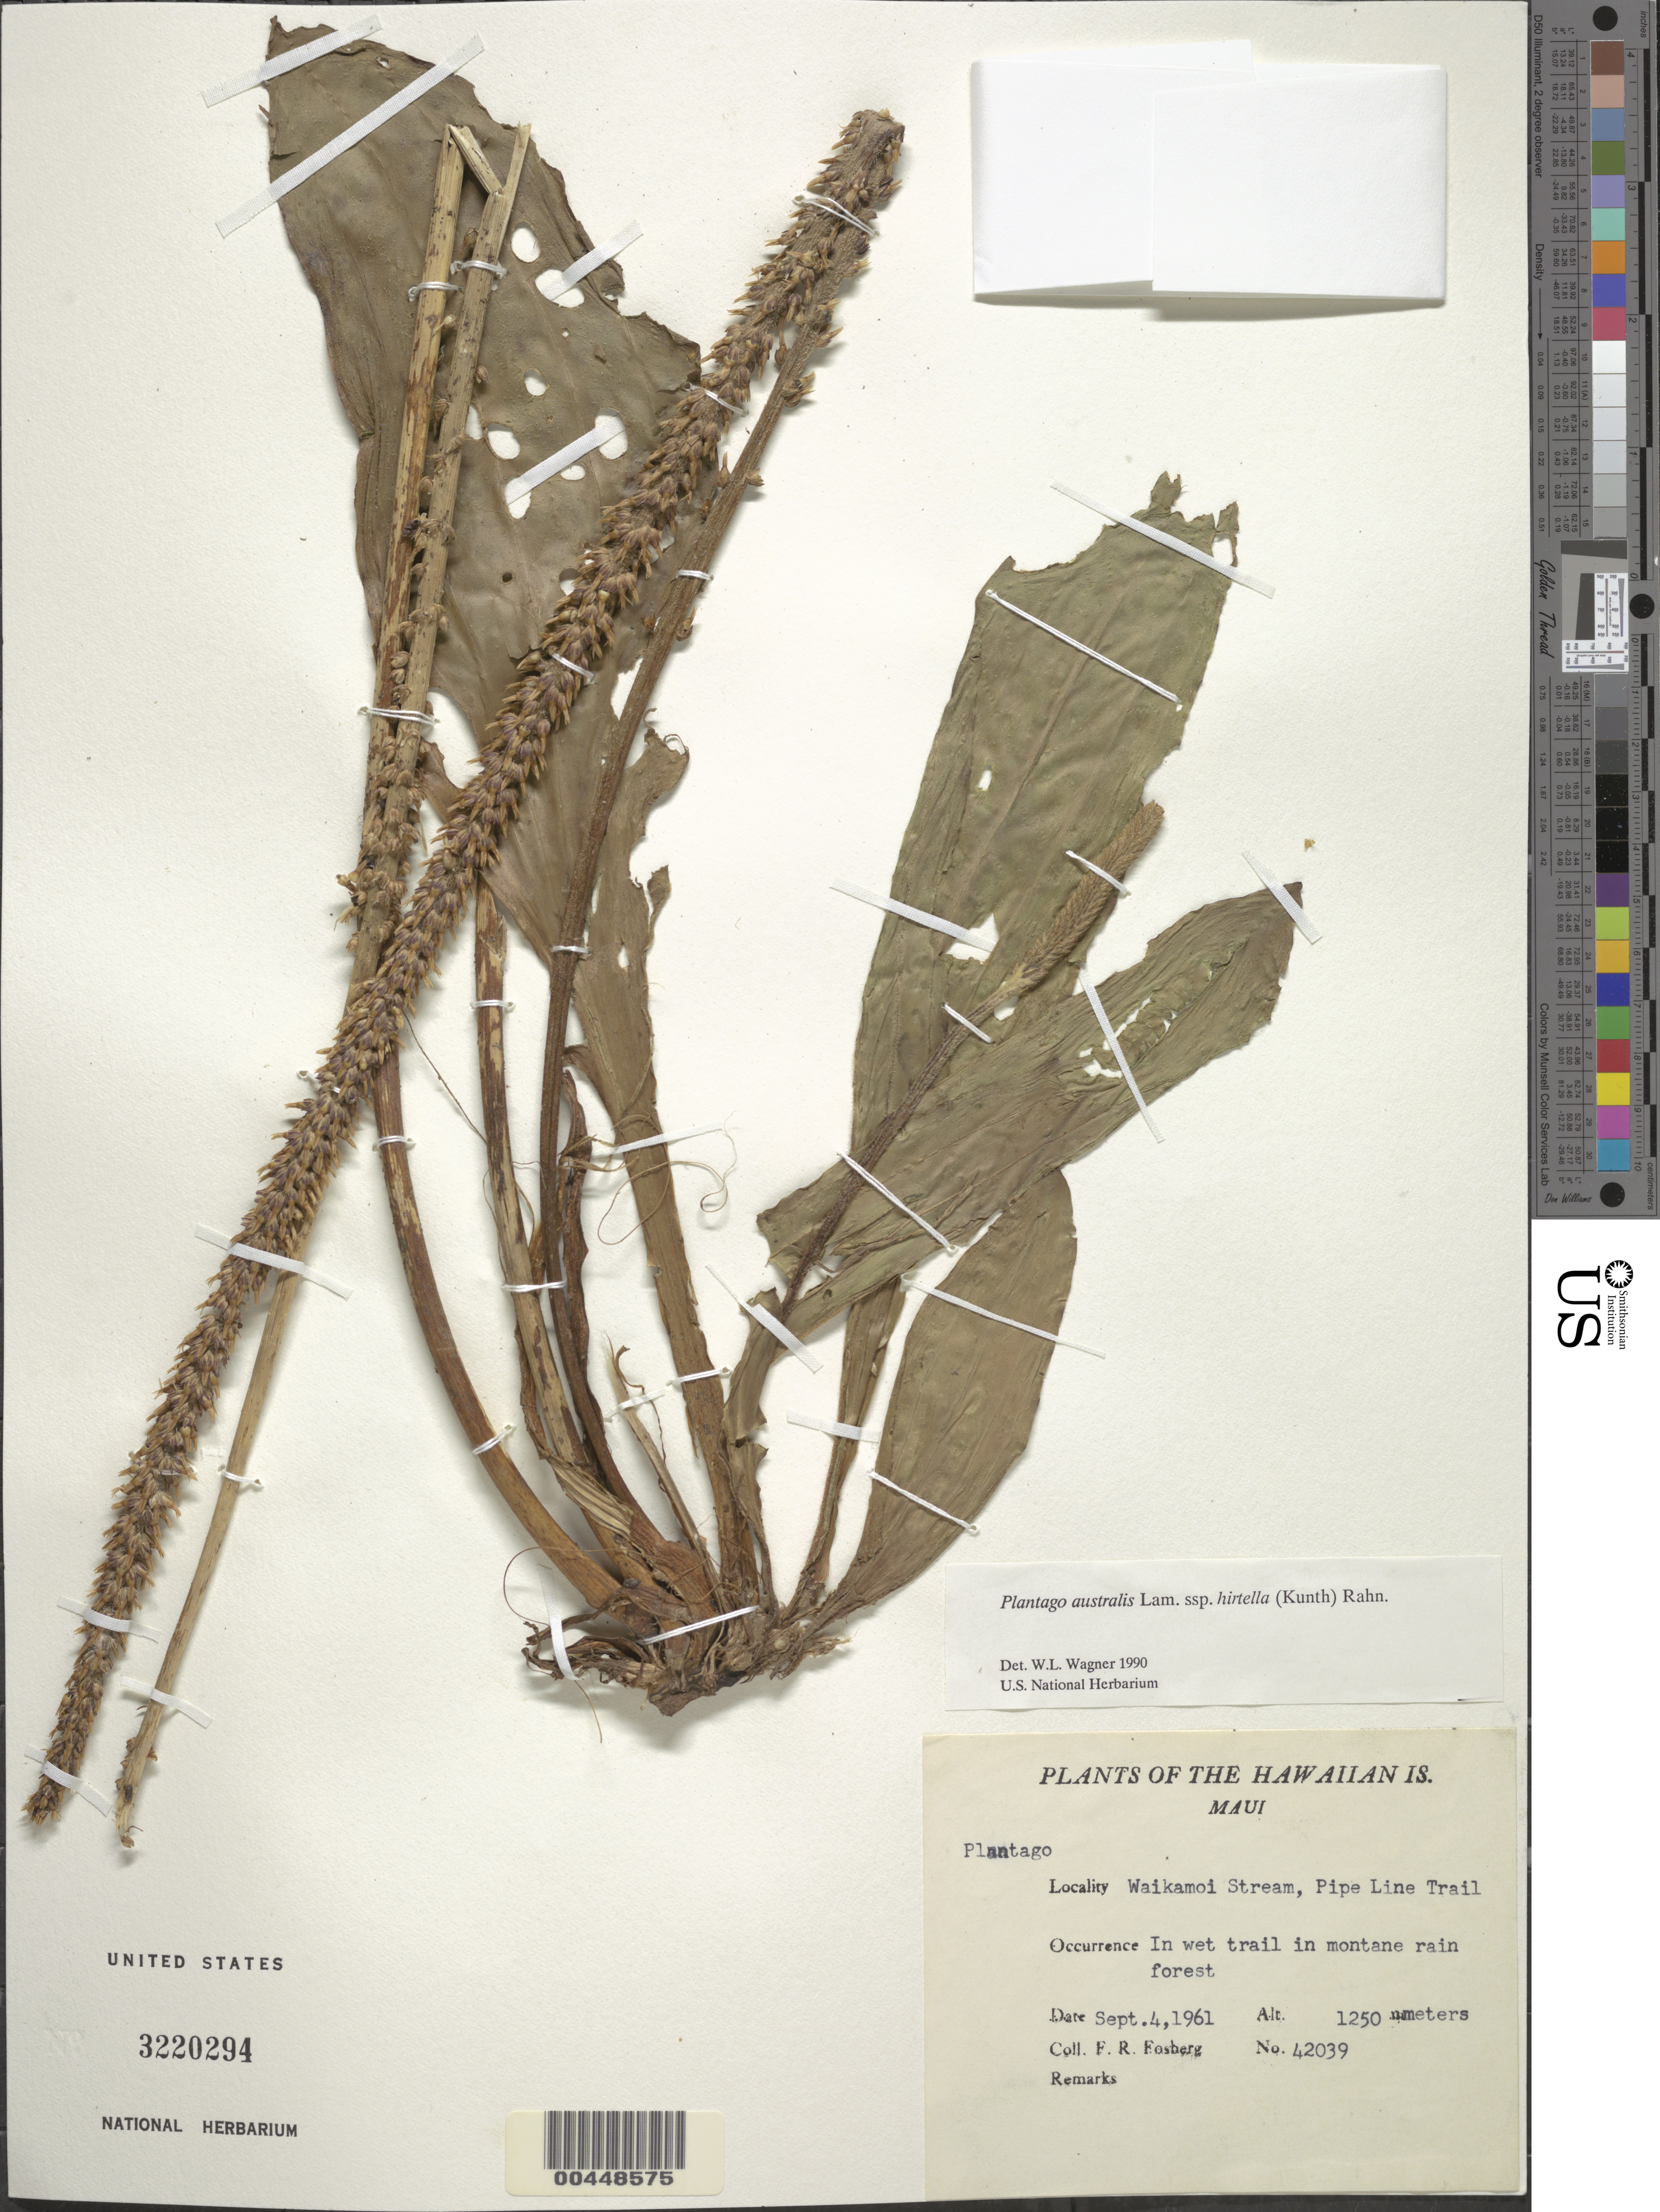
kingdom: Plantae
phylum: Tracheophyta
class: Magnoliopsida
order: Lamiales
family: Plantaginaceae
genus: Plantago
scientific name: Plantago australis subsp. hirtella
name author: (Kunth) Rahn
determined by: Wagner, W. L., (BOT), Smithsonian Institution - National Museum of Natural History (UNITED STATES)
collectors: F. R. Fosberg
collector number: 42039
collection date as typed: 4 Sep 1961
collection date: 1961-09-04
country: United States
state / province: Hawaii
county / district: Maui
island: Maui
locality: Waikamoi Stream, Pipe Line Trail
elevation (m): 1250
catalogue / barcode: US 3220294